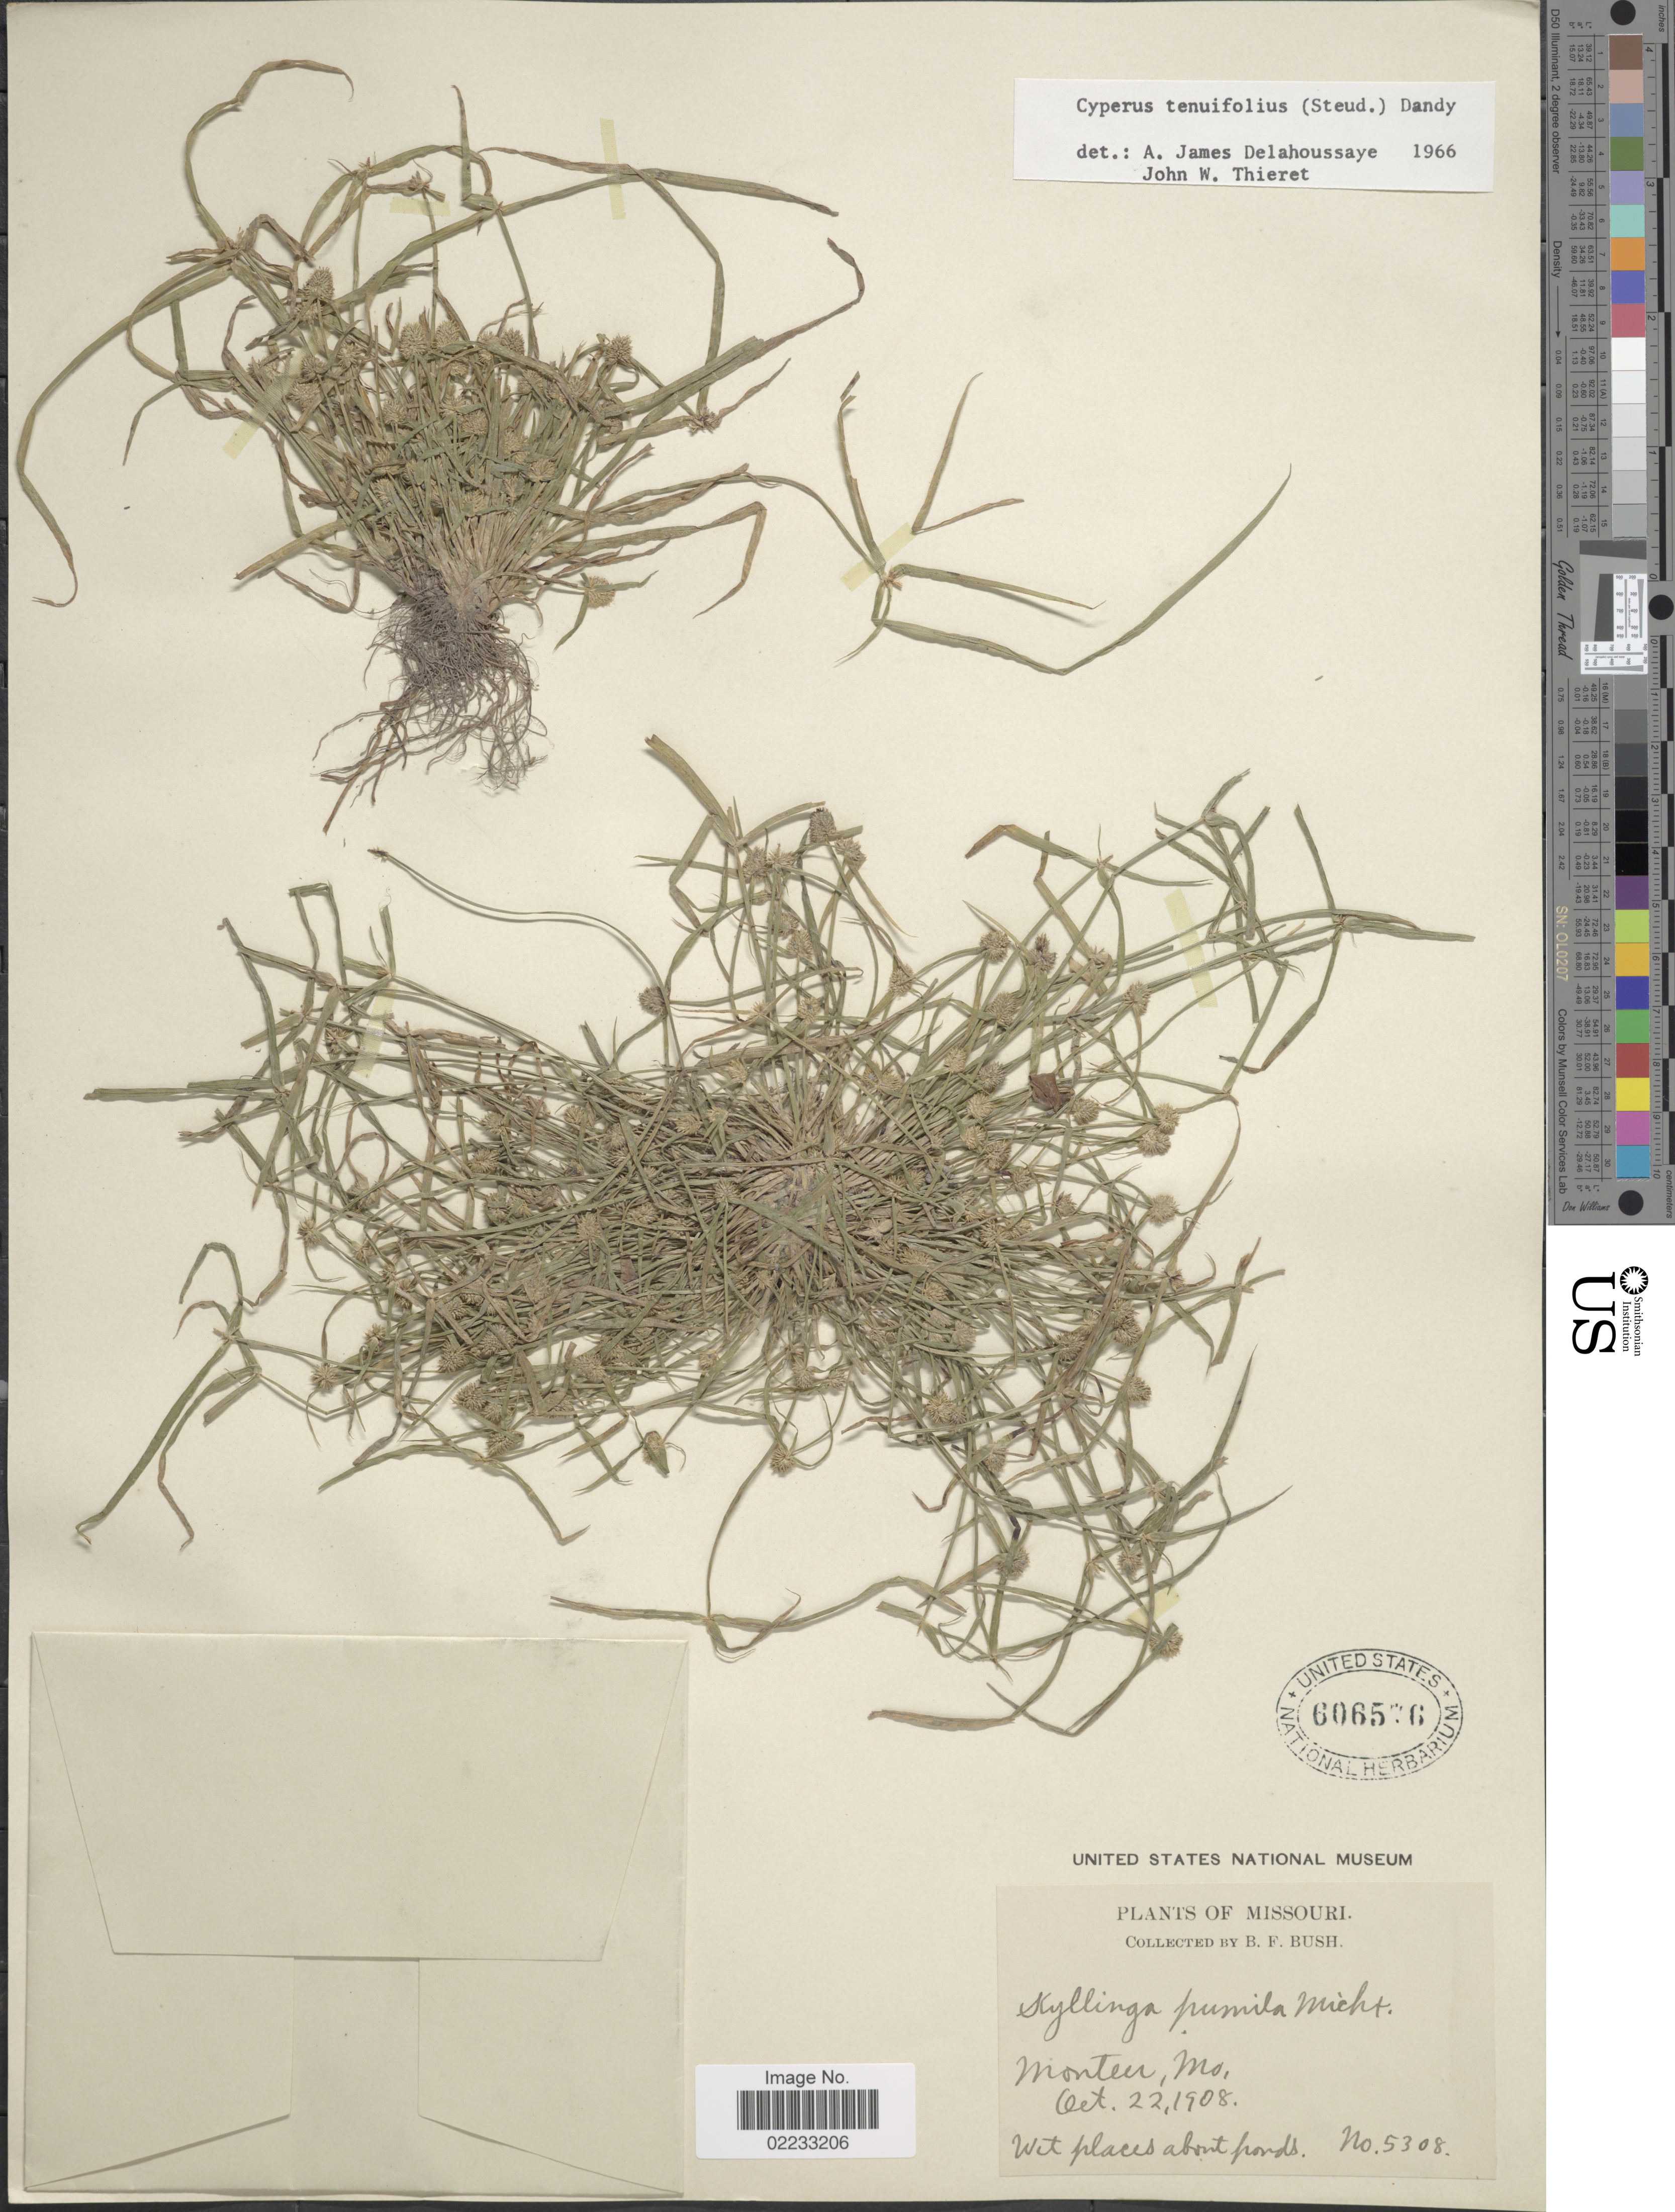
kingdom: Plantae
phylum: Tracheophyta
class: Liliopsida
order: Poales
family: Cyperaceae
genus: Cyperus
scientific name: Cyperus hortensis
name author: (Salzm. ex Steud.) Dorr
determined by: Strong, Mark T., (BOT), Smithsonian Institution - National Museum of Natural History (UNITED STATES)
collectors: B. F. Bush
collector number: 5308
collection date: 1908-10-22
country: United States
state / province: Missouri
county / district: Shannon County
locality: Monteir, wet places about ponds.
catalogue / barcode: US 606576